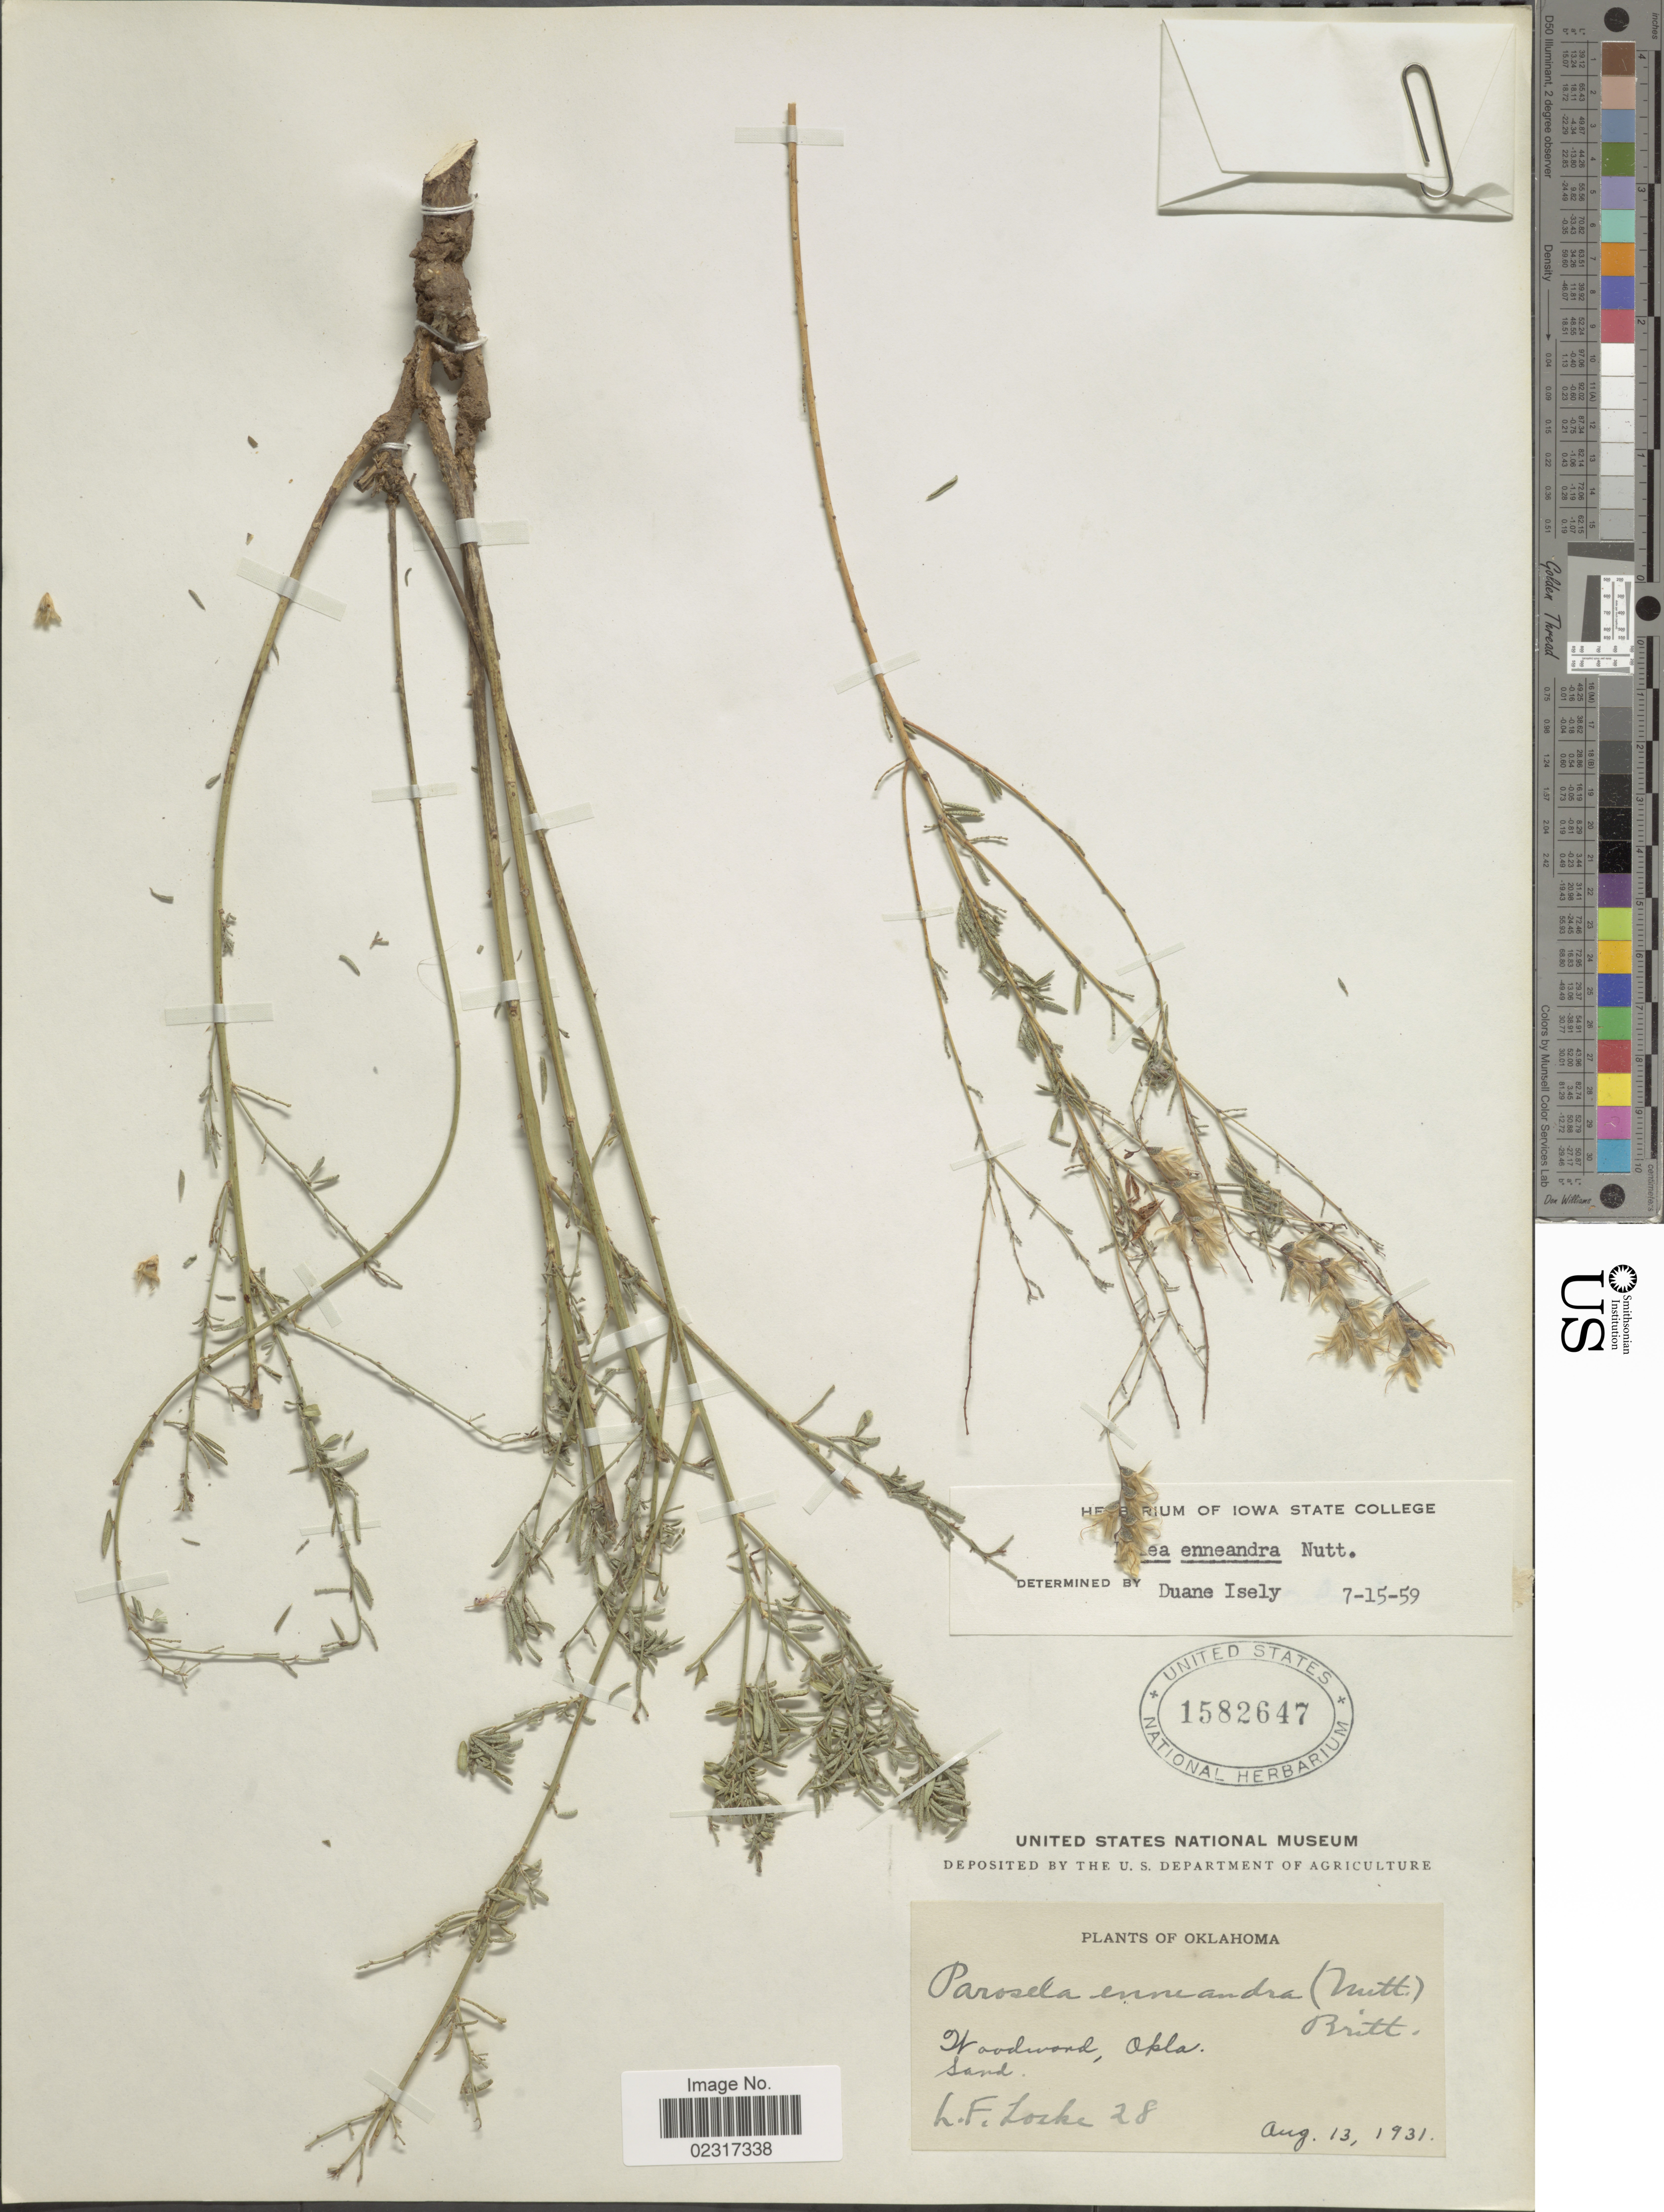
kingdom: Plantae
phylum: Tracheophyta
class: Magnoliopsida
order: Fabales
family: Fabaceae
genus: Dalea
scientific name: Dalea enneandra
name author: Nutt.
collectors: L. Locke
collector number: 28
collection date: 1931-08-13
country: United States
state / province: Oklahoma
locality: Woodward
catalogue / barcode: US 1582647